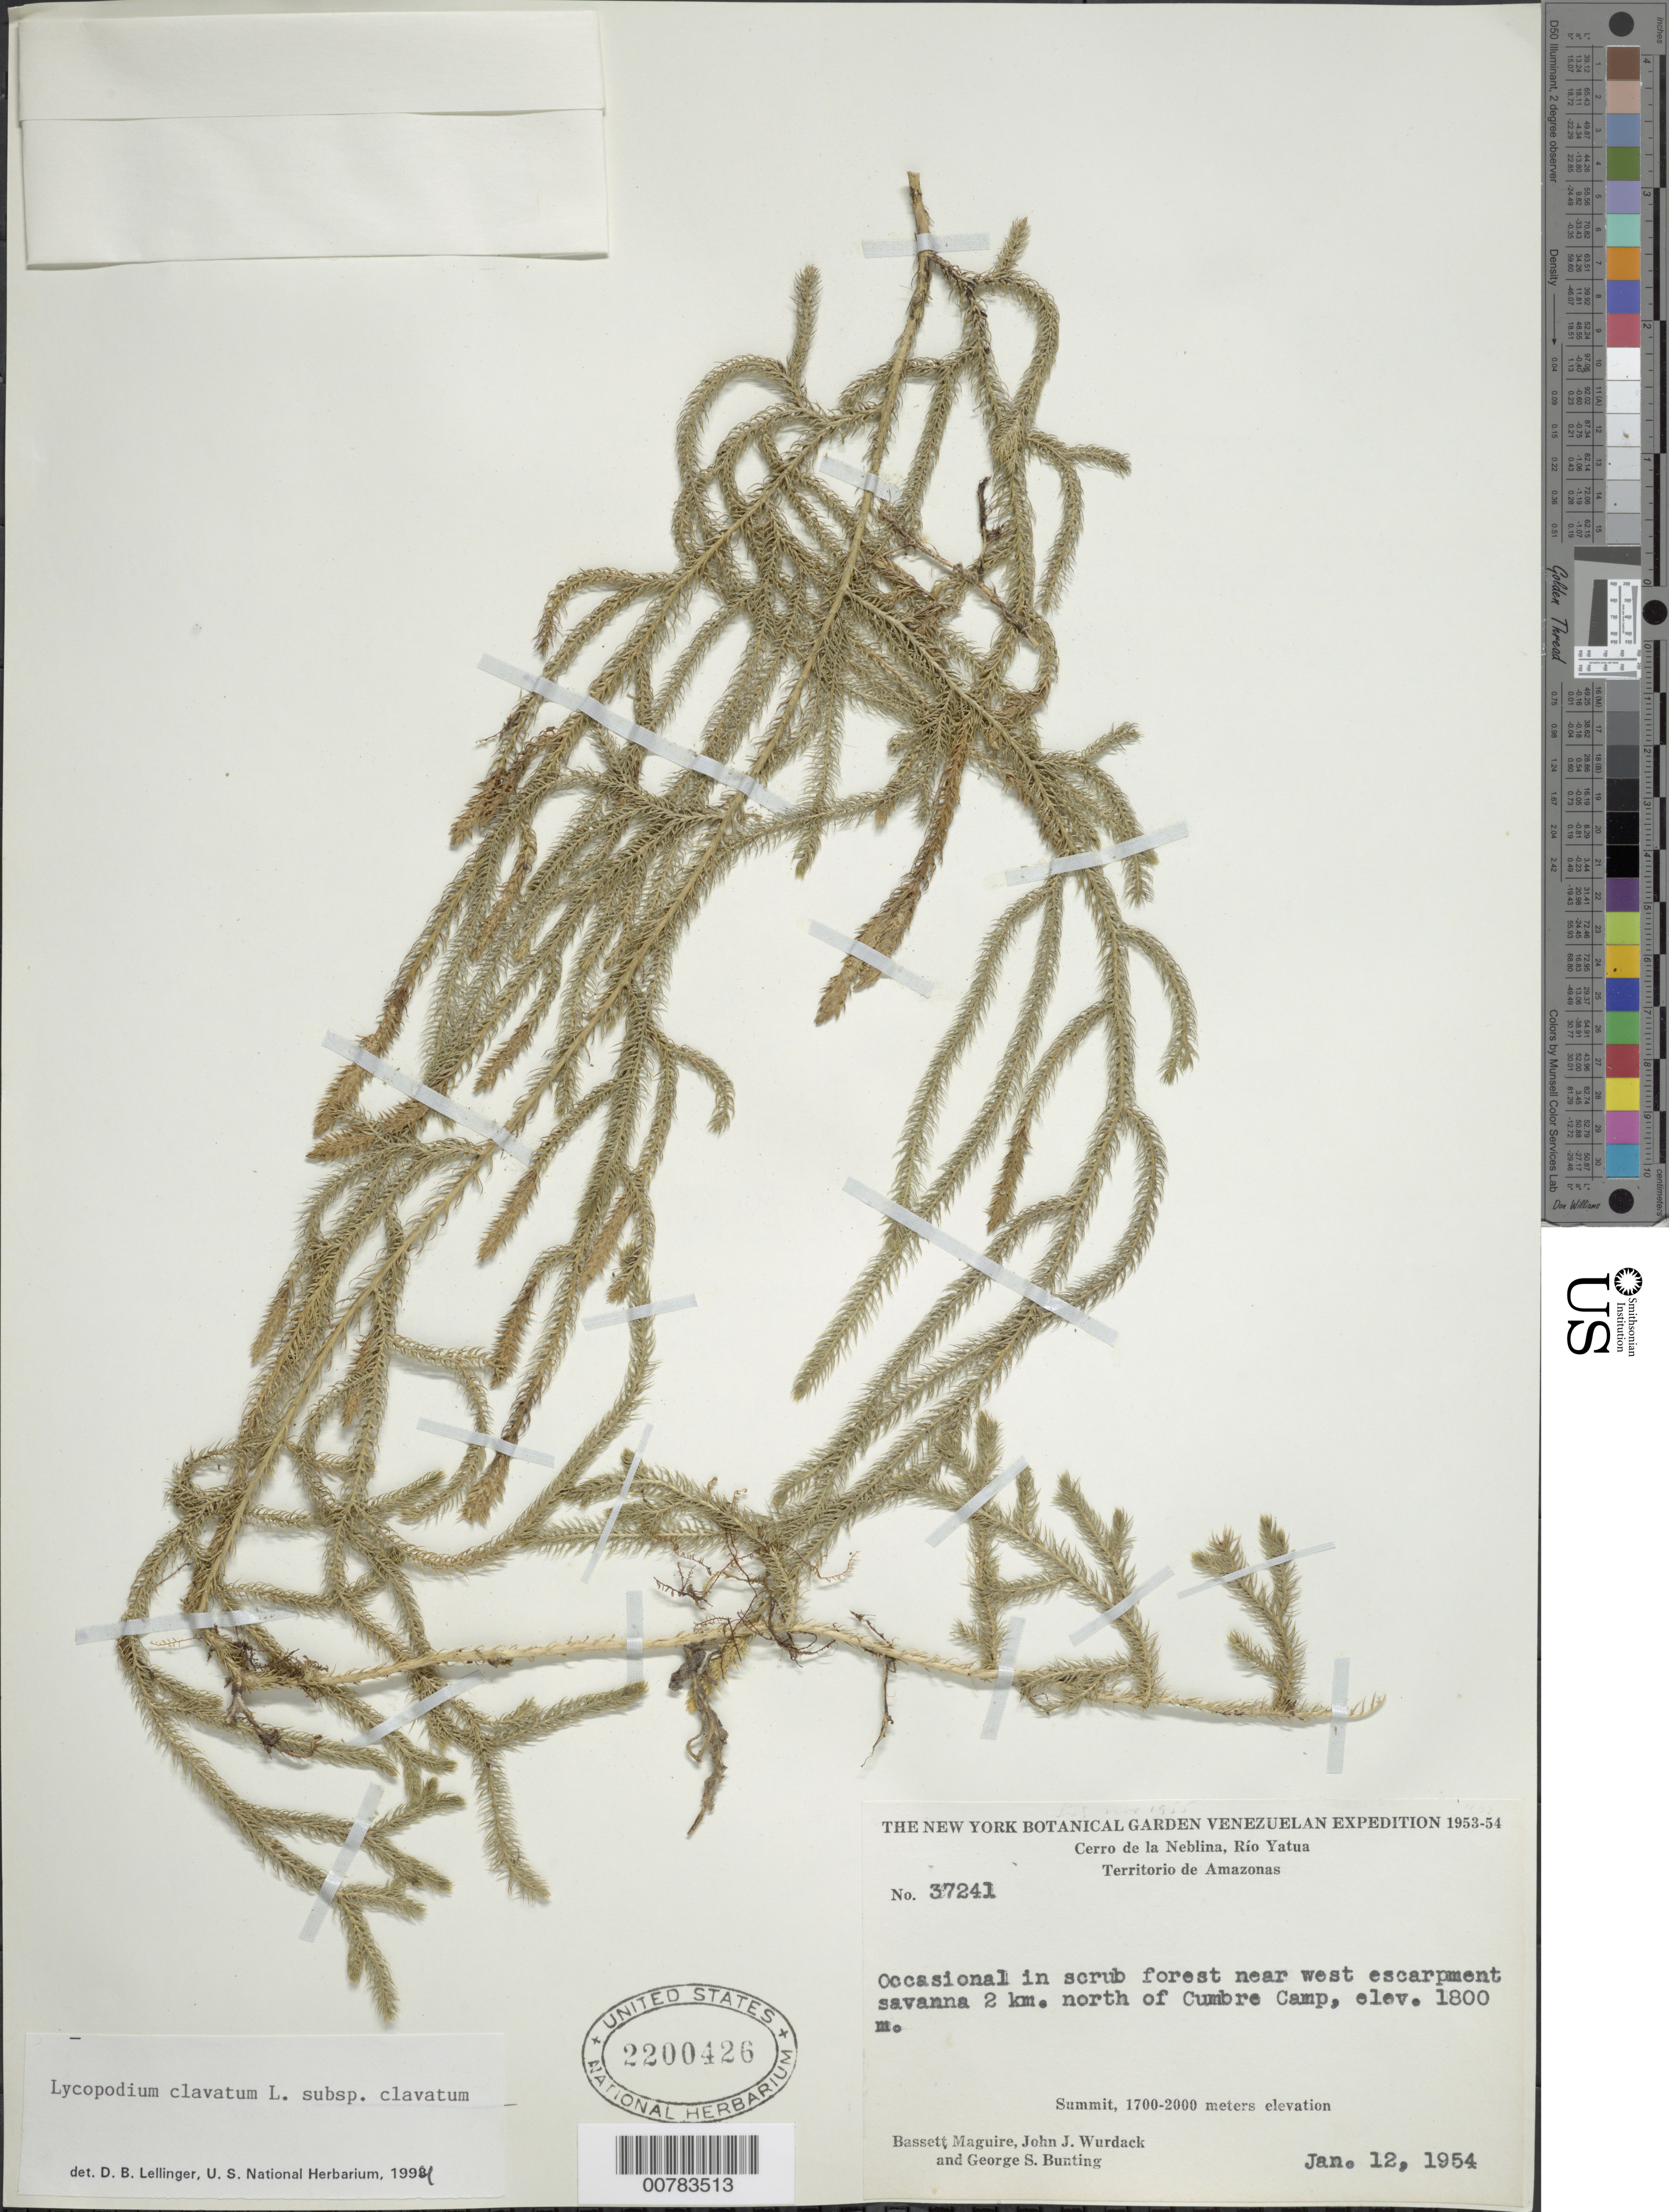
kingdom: Plantae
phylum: Tracheophyta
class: Lycopodiopsida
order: Lycopodiales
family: Lycopodiaceae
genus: Lycopodium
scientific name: Lycopodium clavatum subsp. clavatum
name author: L.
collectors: B. Maguire, J. J. Wurdack & G. S. Bunting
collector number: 37241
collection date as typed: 12-Jan-54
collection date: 1954-01-12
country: Venezuela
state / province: Amazonas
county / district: Río Negro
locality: Cerro de la Neblina, Río Yatua, 2 km N of Cumbre Camp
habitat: Scrub forest near west escarpment savanna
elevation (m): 1800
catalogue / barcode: US 2200426